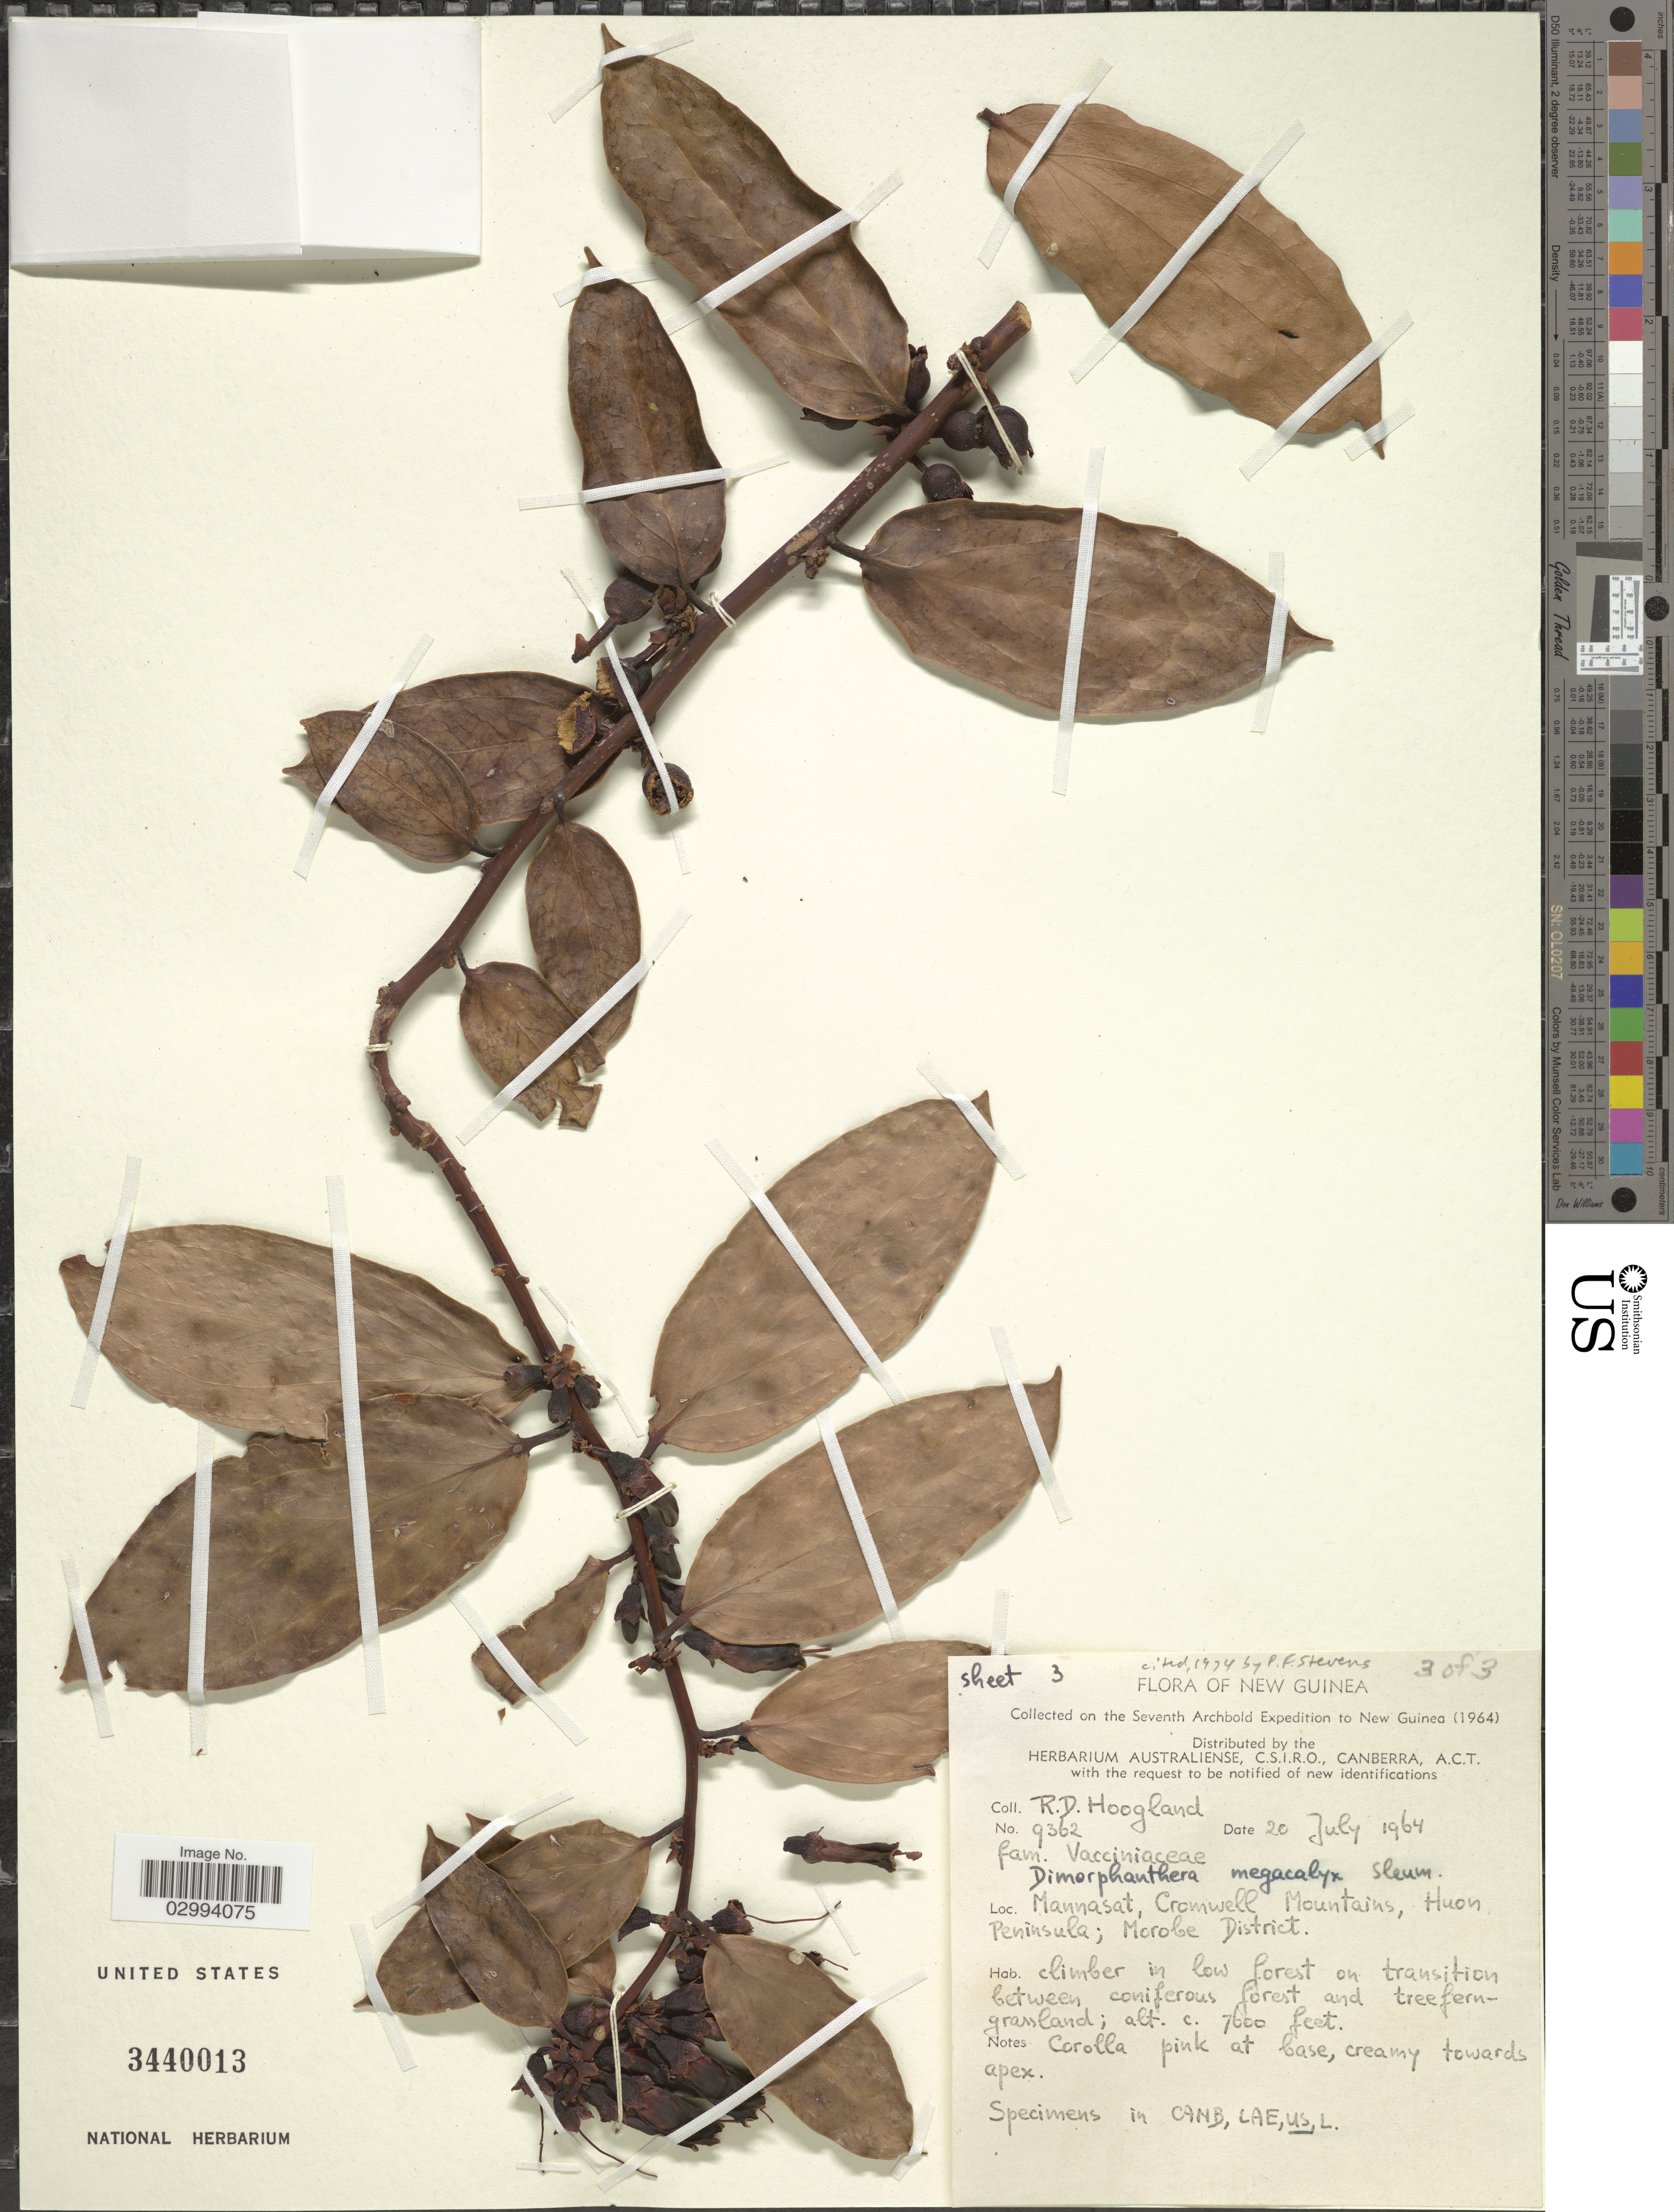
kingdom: Plantae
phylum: Tracheophyta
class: Magnoliopsida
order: Ericales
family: Ericaceae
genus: Dimorphanthera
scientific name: Dimorphanthera megacalyx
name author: Sleumer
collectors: R. D. Hoogland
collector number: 9362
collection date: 1964-07-20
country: Papua New Guinea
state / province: Morobe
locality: New Guinea, Mannasat, Cromwell Mountains, Huon Peninsula; Morobe District.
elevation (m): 2316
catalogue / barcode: US 3440013